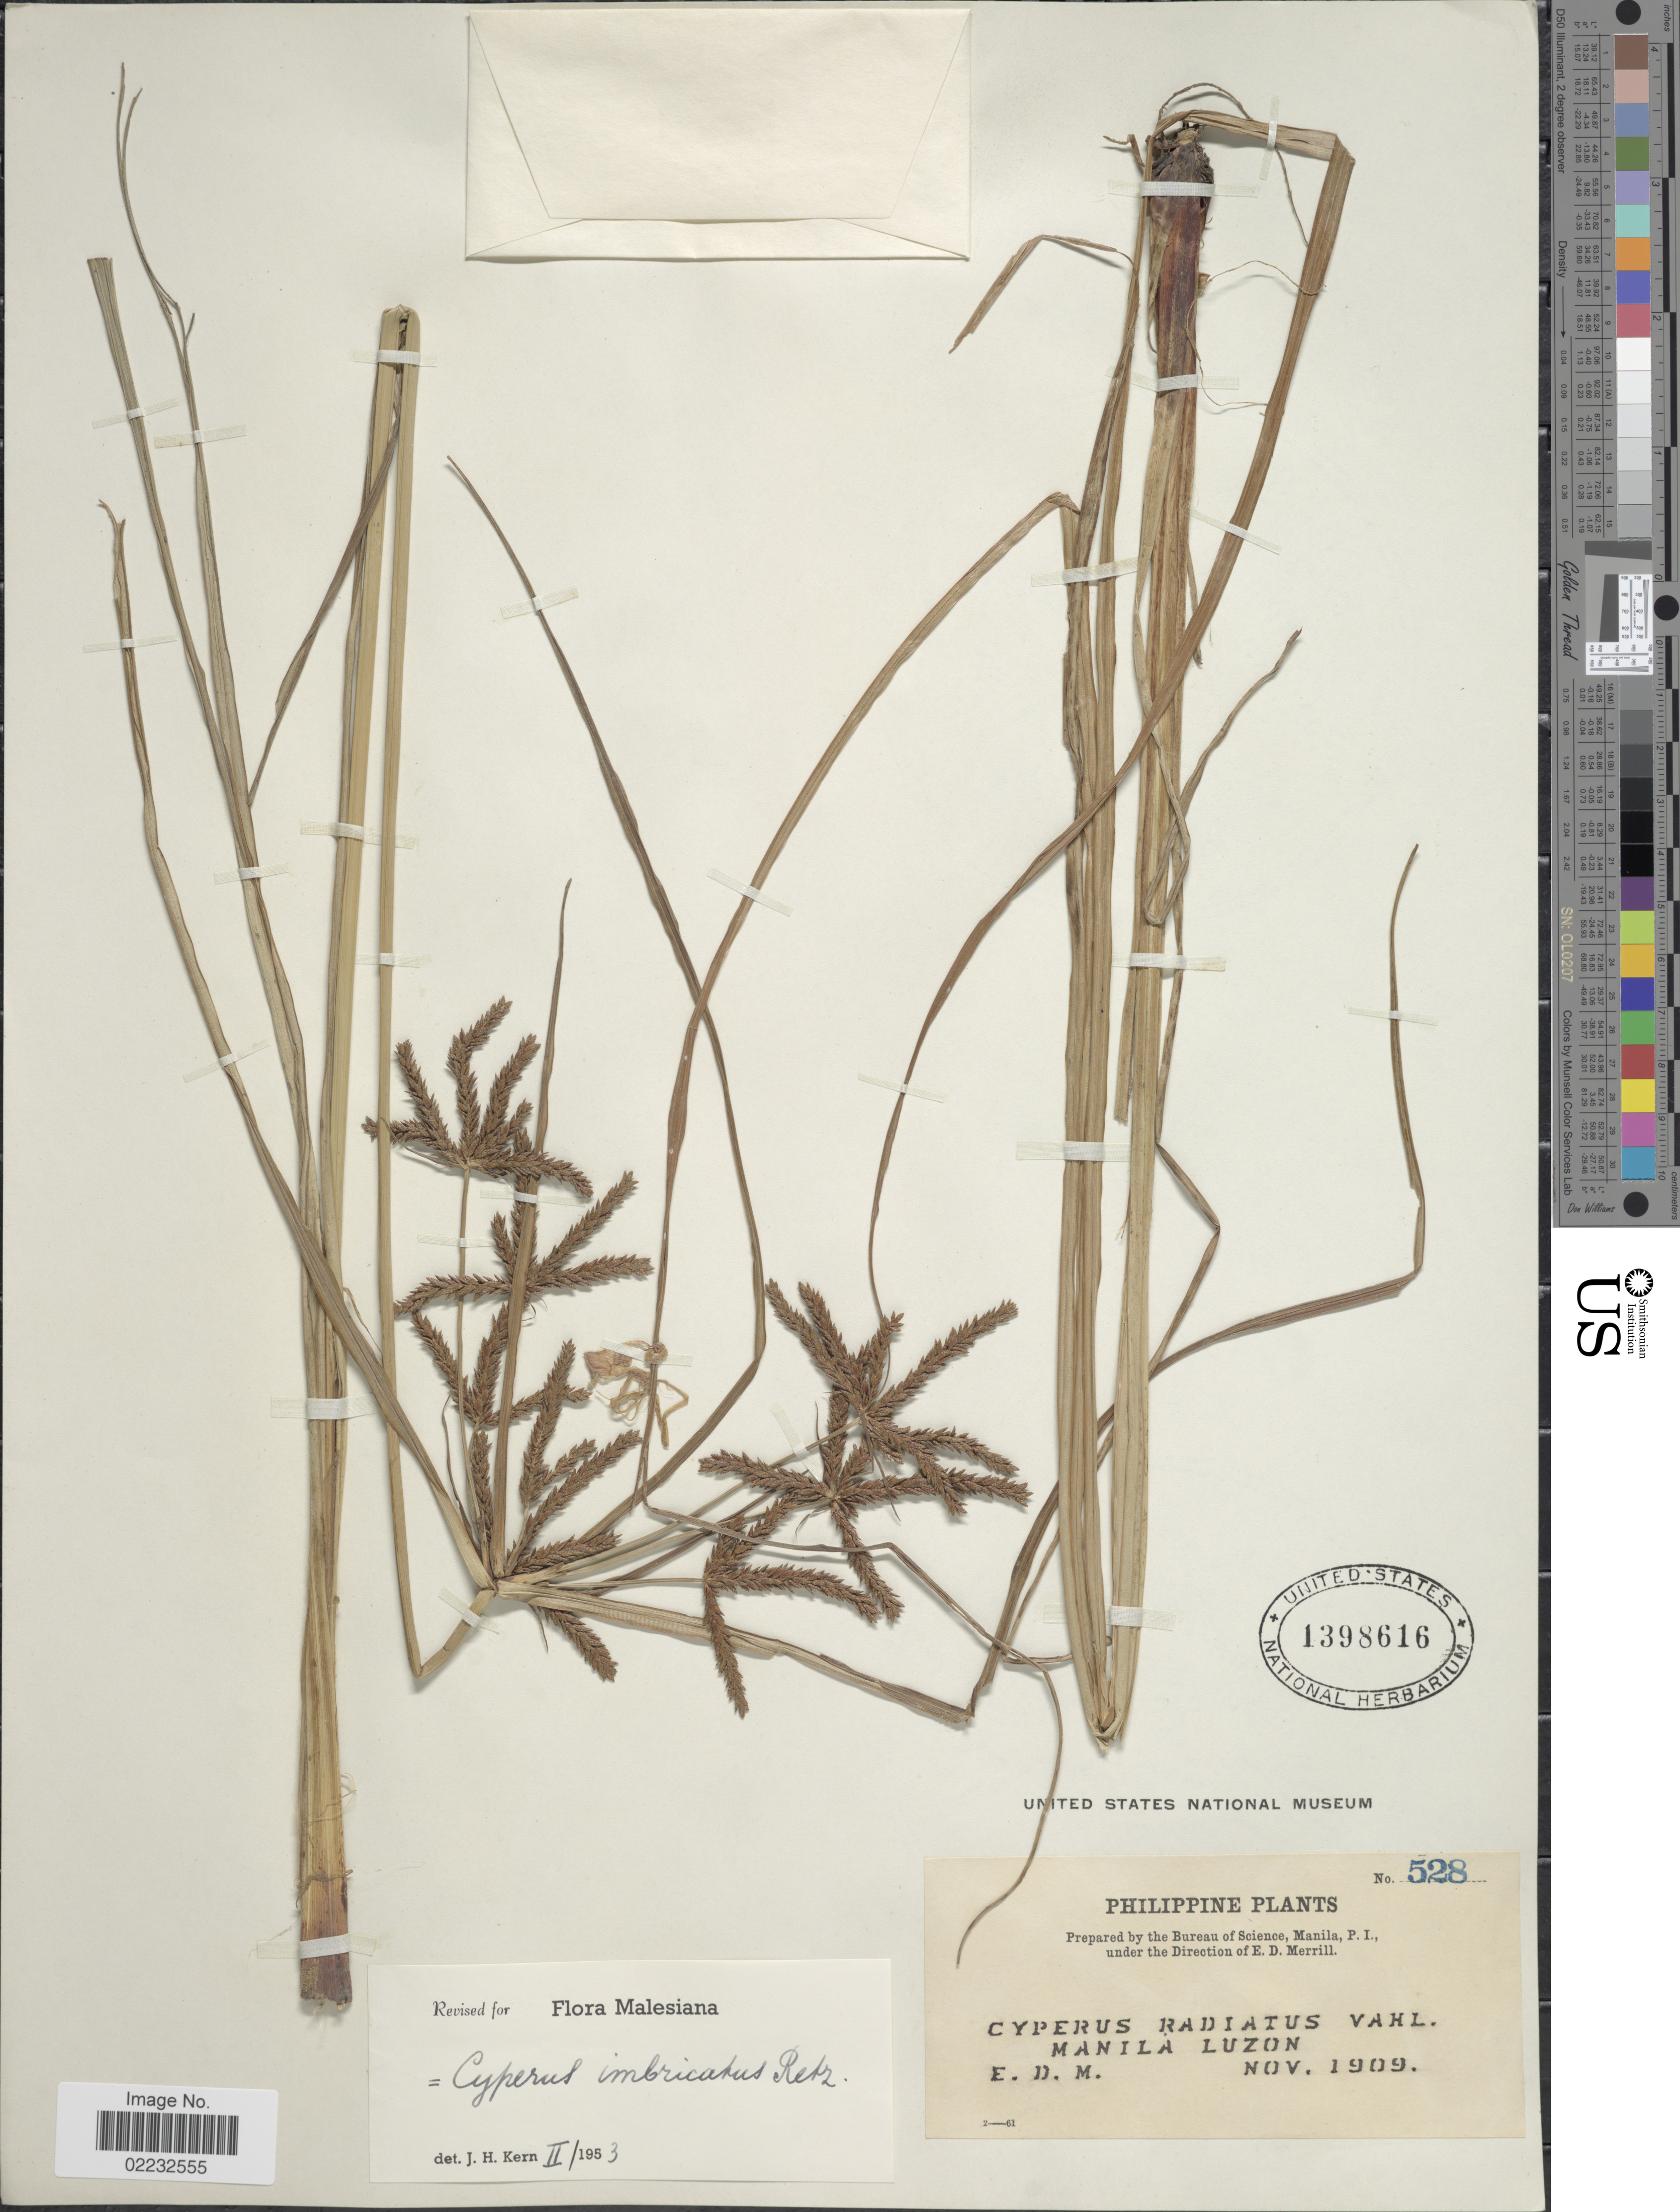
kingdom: Plantae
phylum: Tracheophyta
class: Liliopsida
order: Poales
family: Cyperaceae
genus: Cyperus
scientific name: Cyperus imbricatus Retz.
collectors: E. D. Merrill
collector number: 528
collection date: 1909-11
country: Philippines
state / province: National Capital Region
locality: Manila, Luzon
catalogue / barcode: US 1398616